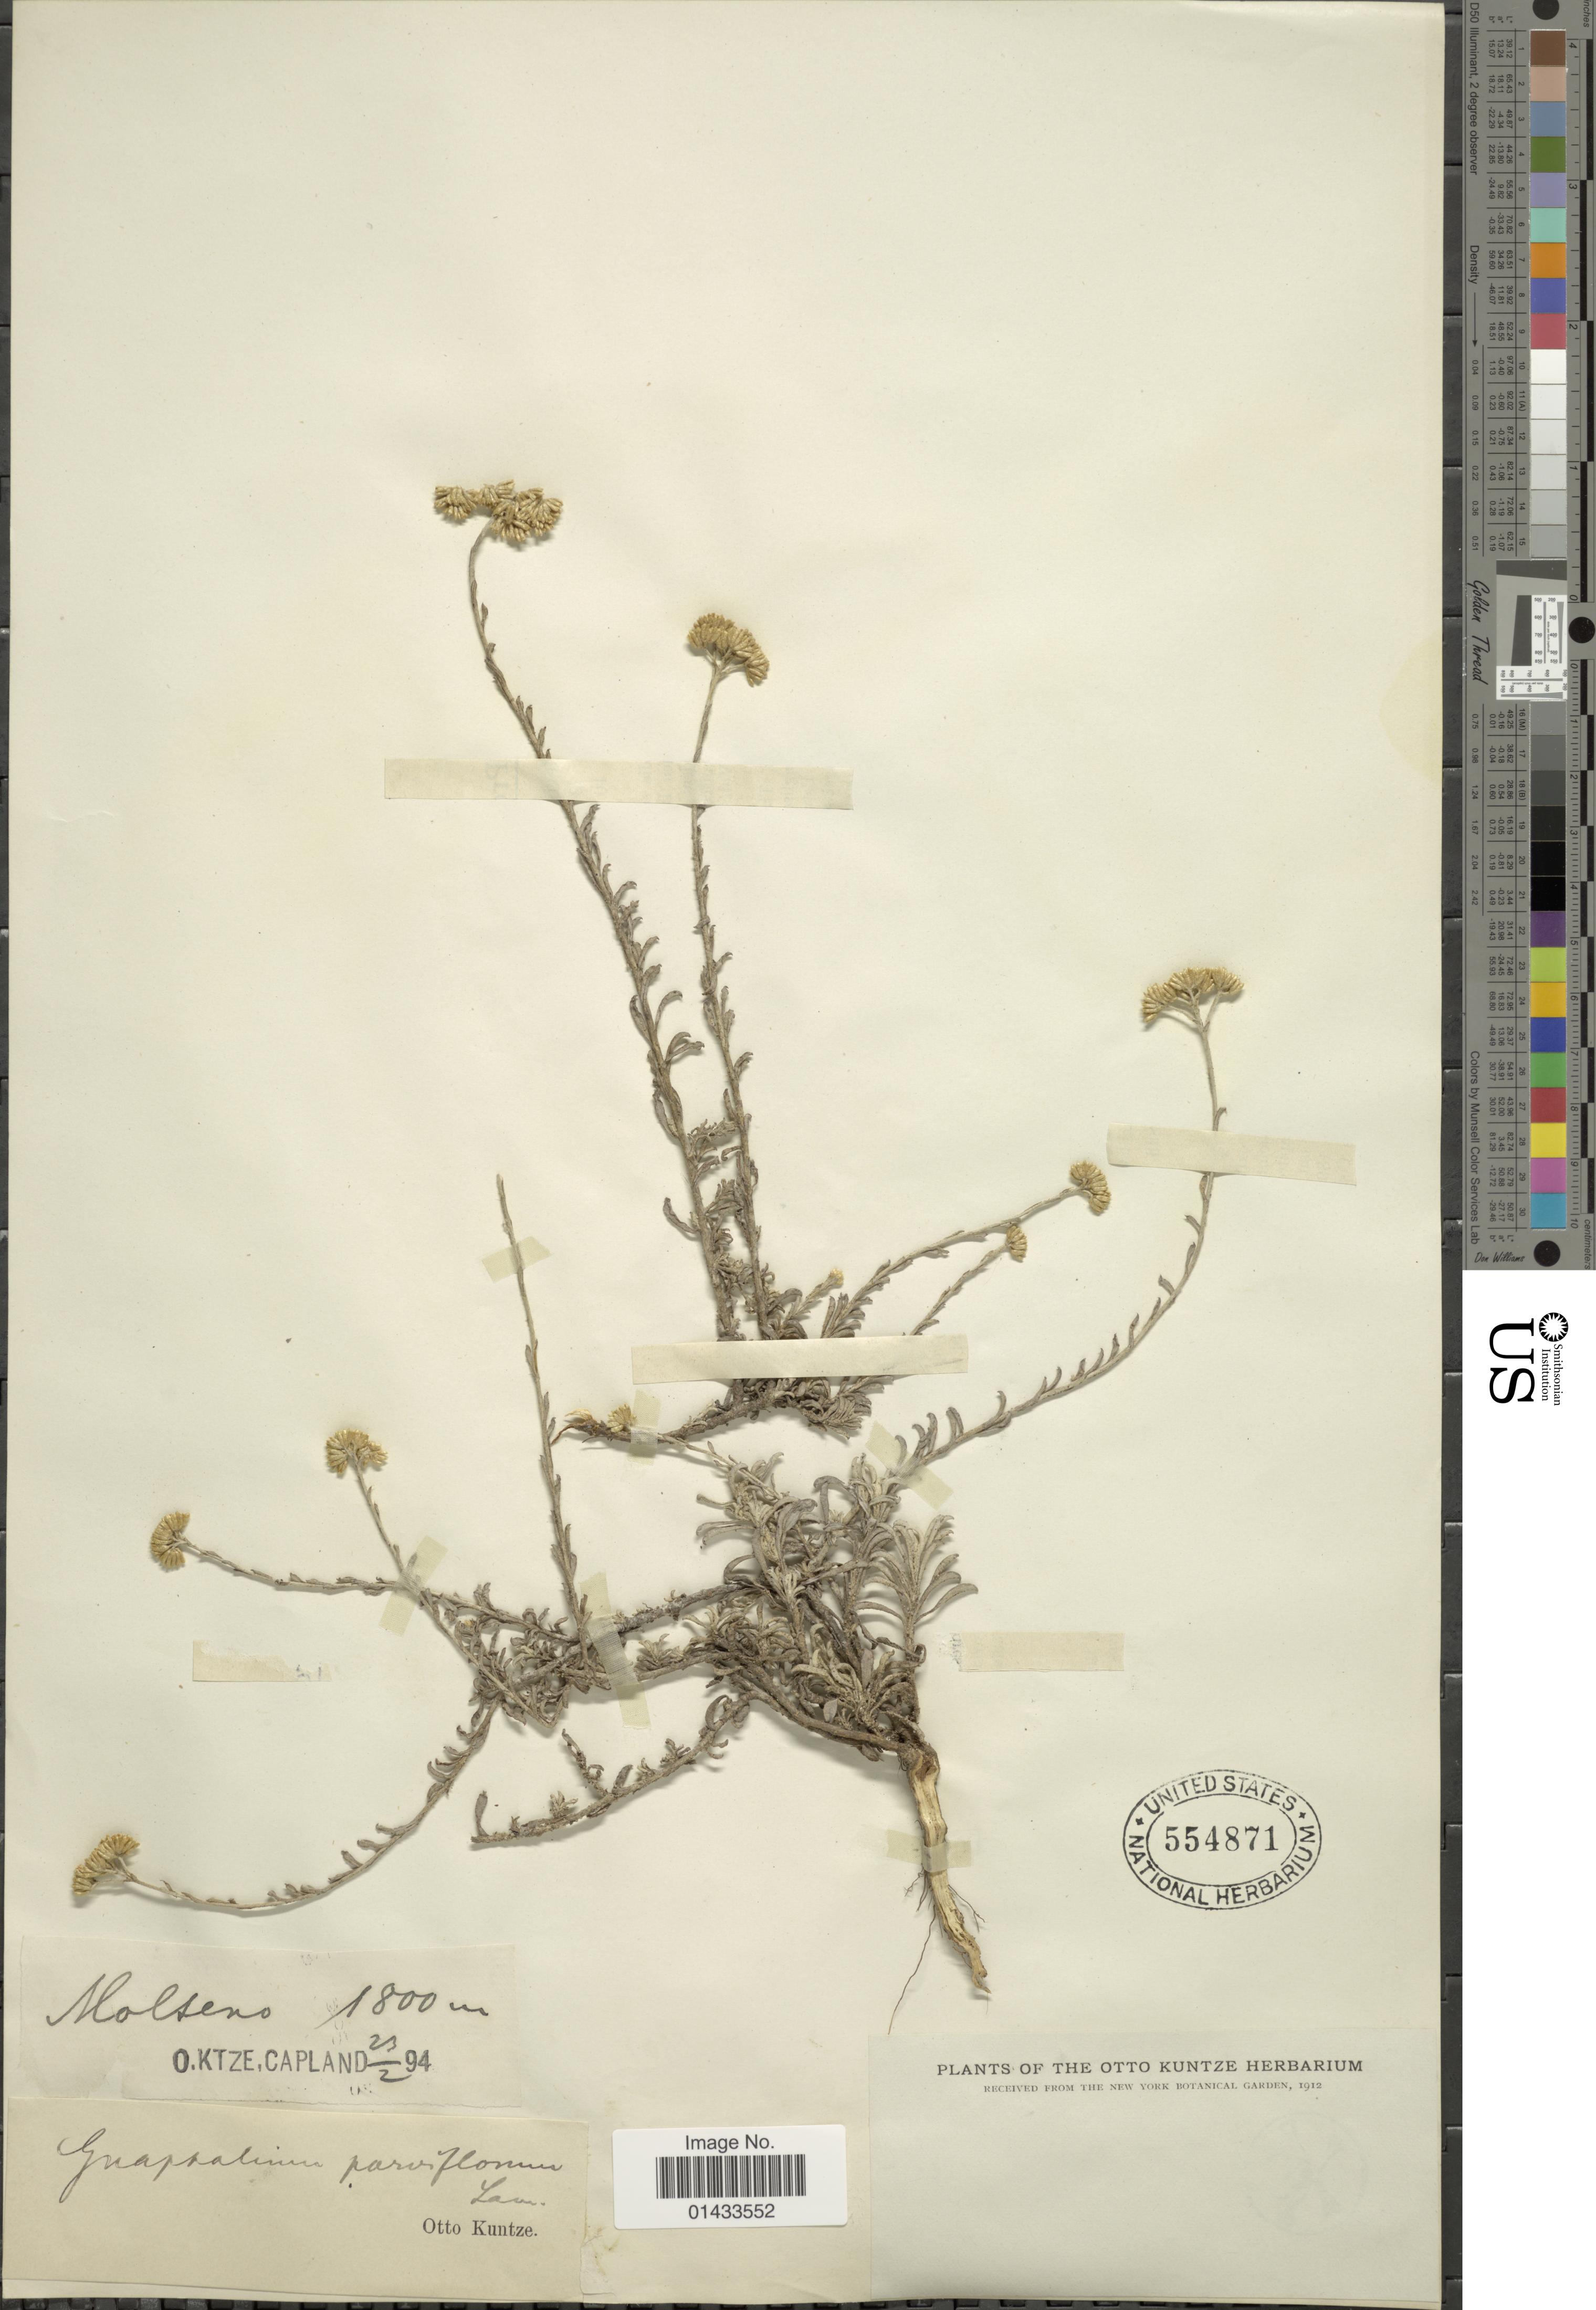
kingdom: Plantae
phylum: Tracheophyta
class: Magnoliopsida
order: Asterales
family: Asteraceae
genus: Helichrysum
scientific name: Helichrysum parviflorum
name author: (Lam.) DC.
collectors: C.E.O. Kuntze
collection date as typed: Transcribed d/m/y: 23/2/94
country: South Africa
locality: Molteno, Capland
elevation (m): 1800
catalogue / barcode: US 554871